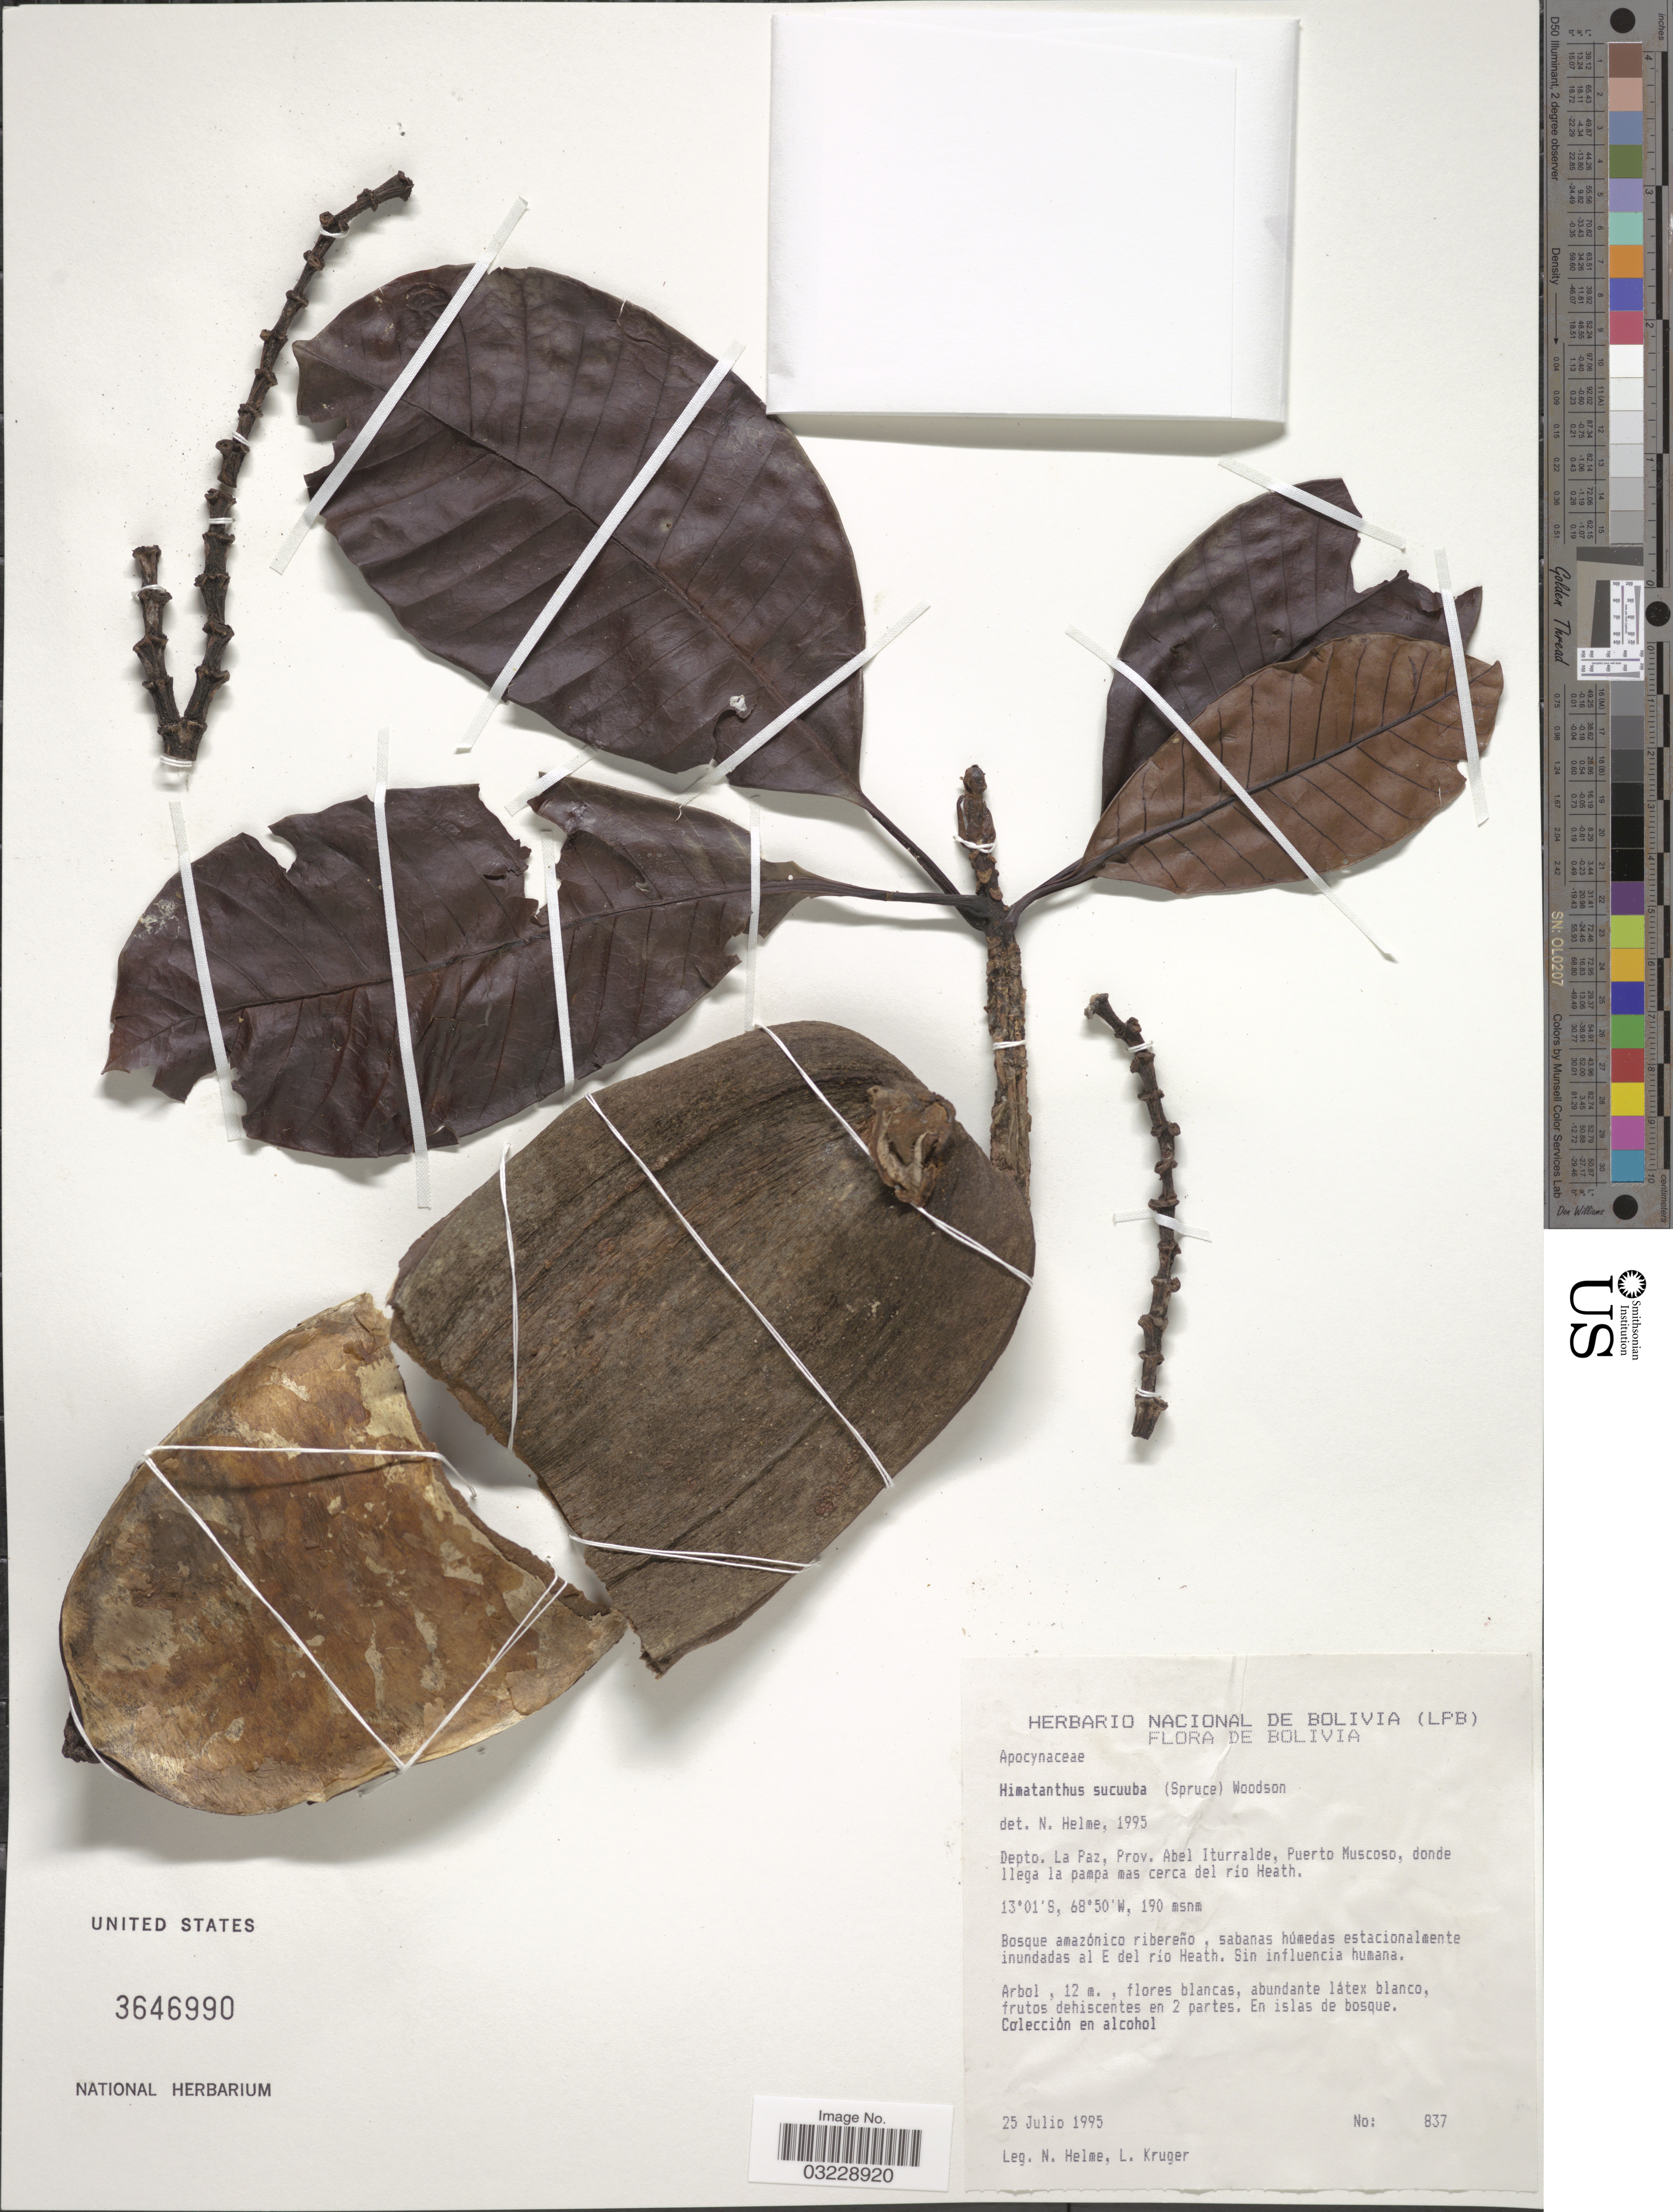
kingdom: Plantae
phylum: Tracheophyta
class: Magnoliopsida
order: Gentianales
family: Apocynaceae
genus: Himatanthus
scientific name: Himatanthus sucuuba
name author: (Spruce) Woodson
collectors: N. Helme & L. Kruger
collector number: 837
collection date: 1995-07-25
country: Bolivia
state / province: La Paz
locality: Depto. La Paz, Prov. Abel Iturralde, Puerto Muscoso, donde llega la pampa mas cerca del río Heath.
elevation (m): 190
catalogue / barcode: US 3646990